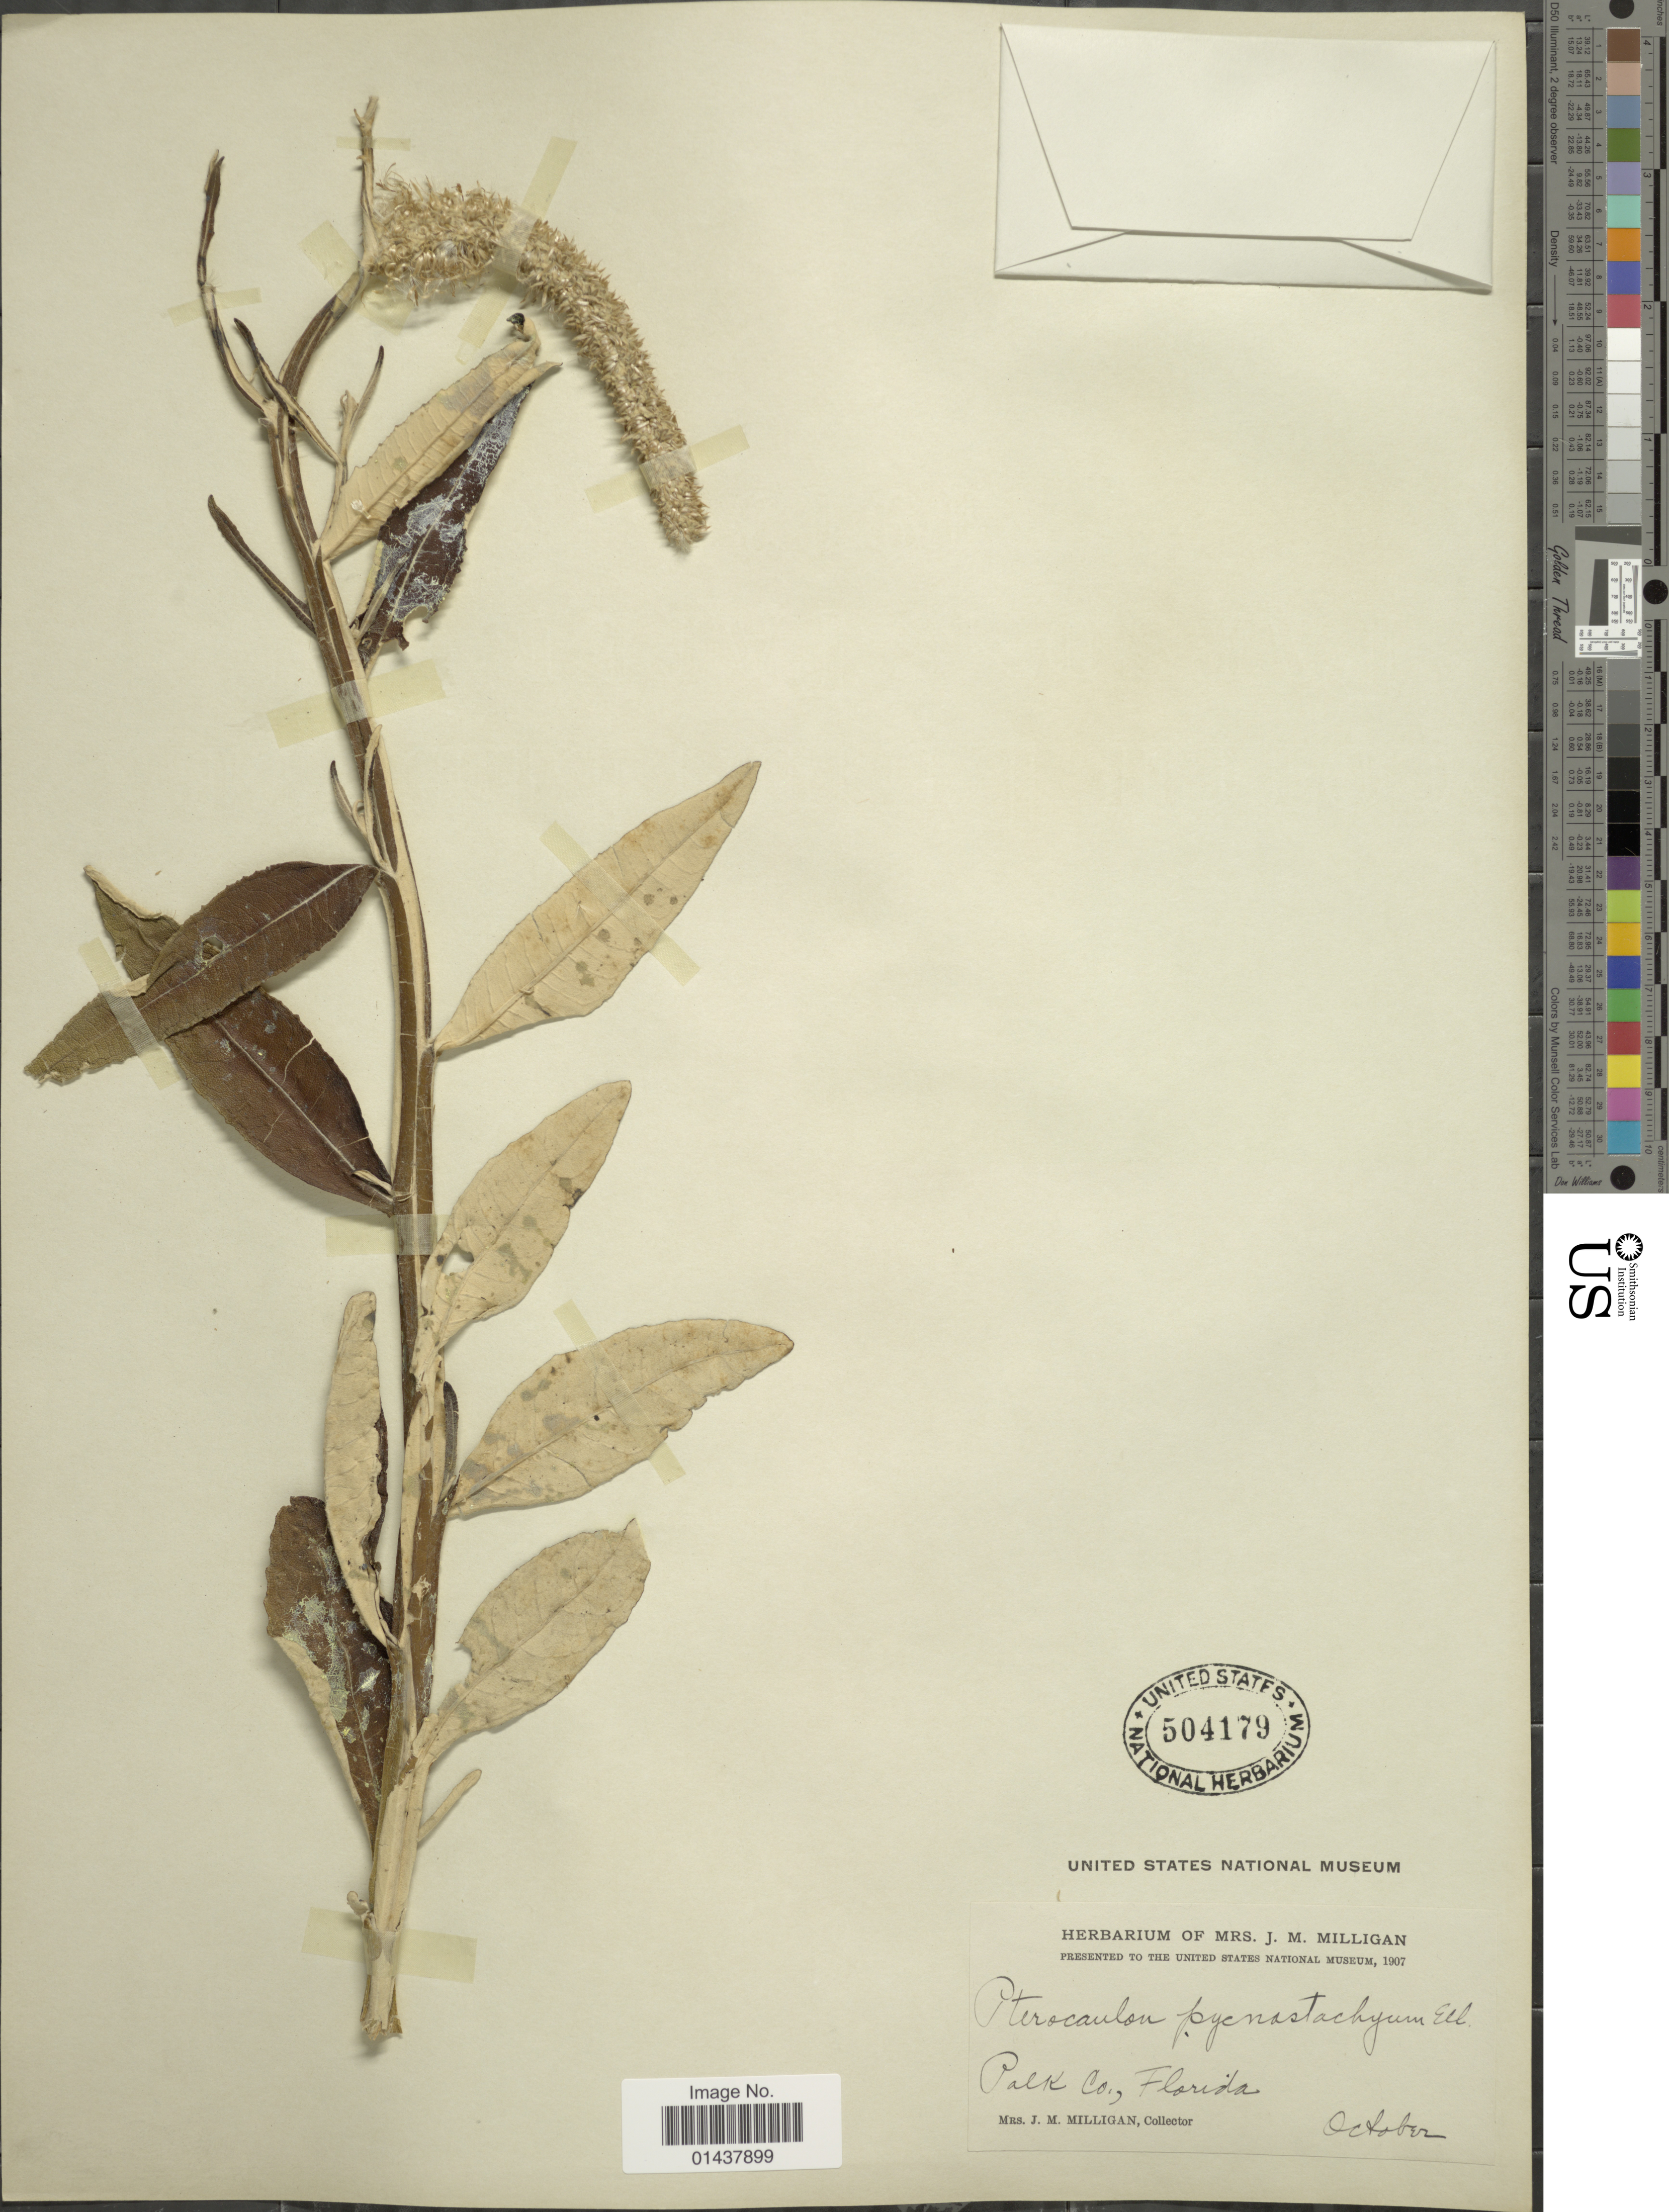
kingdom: Plantae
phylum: Tracheophyta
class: Magnoliopsida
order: Asterales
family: Asteraceae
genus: Pterocaulon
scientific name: Pterocaulon undulatum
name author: C. Mohr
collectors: J. M. Milligan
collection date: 1907-10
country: United States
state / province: Florida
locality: Polk Co.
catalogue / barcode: US 504179